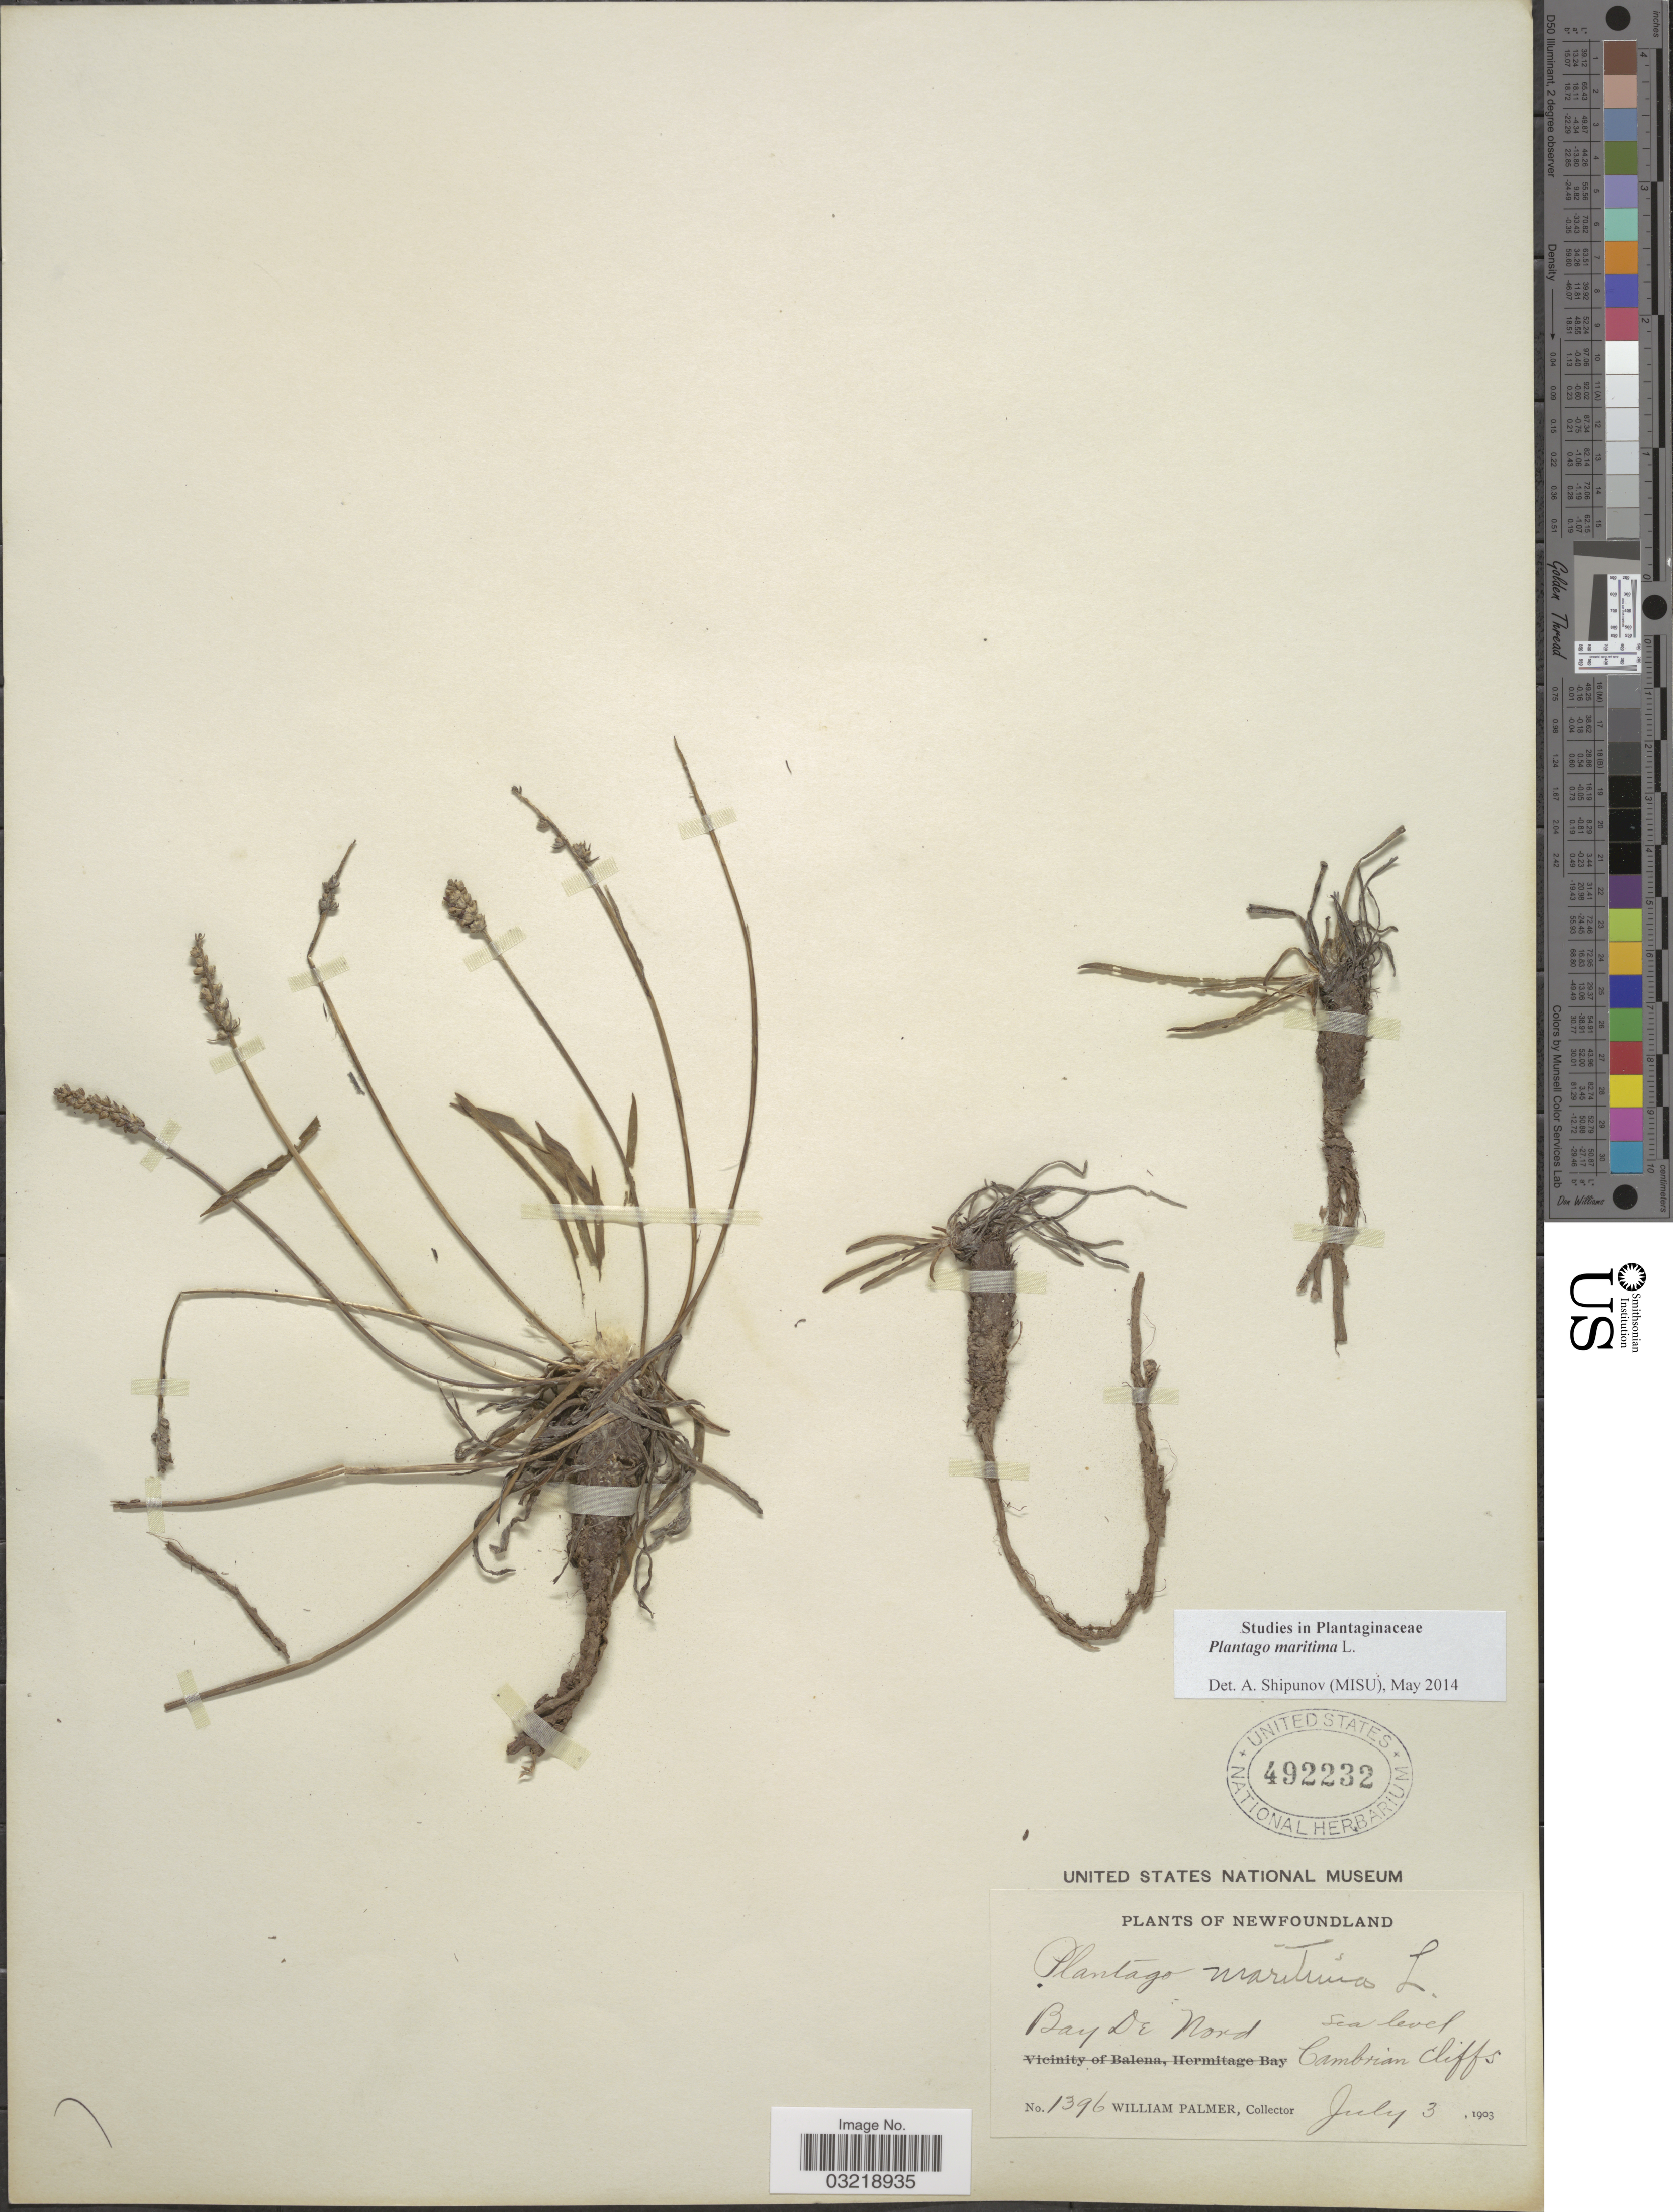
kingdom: Plantae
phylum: Tracheophyta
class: Magnoliopsida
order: Lamiales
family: Plantaginaceae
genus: Plantago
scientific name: Plantago maritima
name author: L.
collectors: W. Palmer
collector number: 1396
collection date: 1903-07-03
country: Canada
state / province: Newfoundland and Labrador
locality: Bay De Nord. Cambrian Cliffs.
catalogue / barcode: US 492232